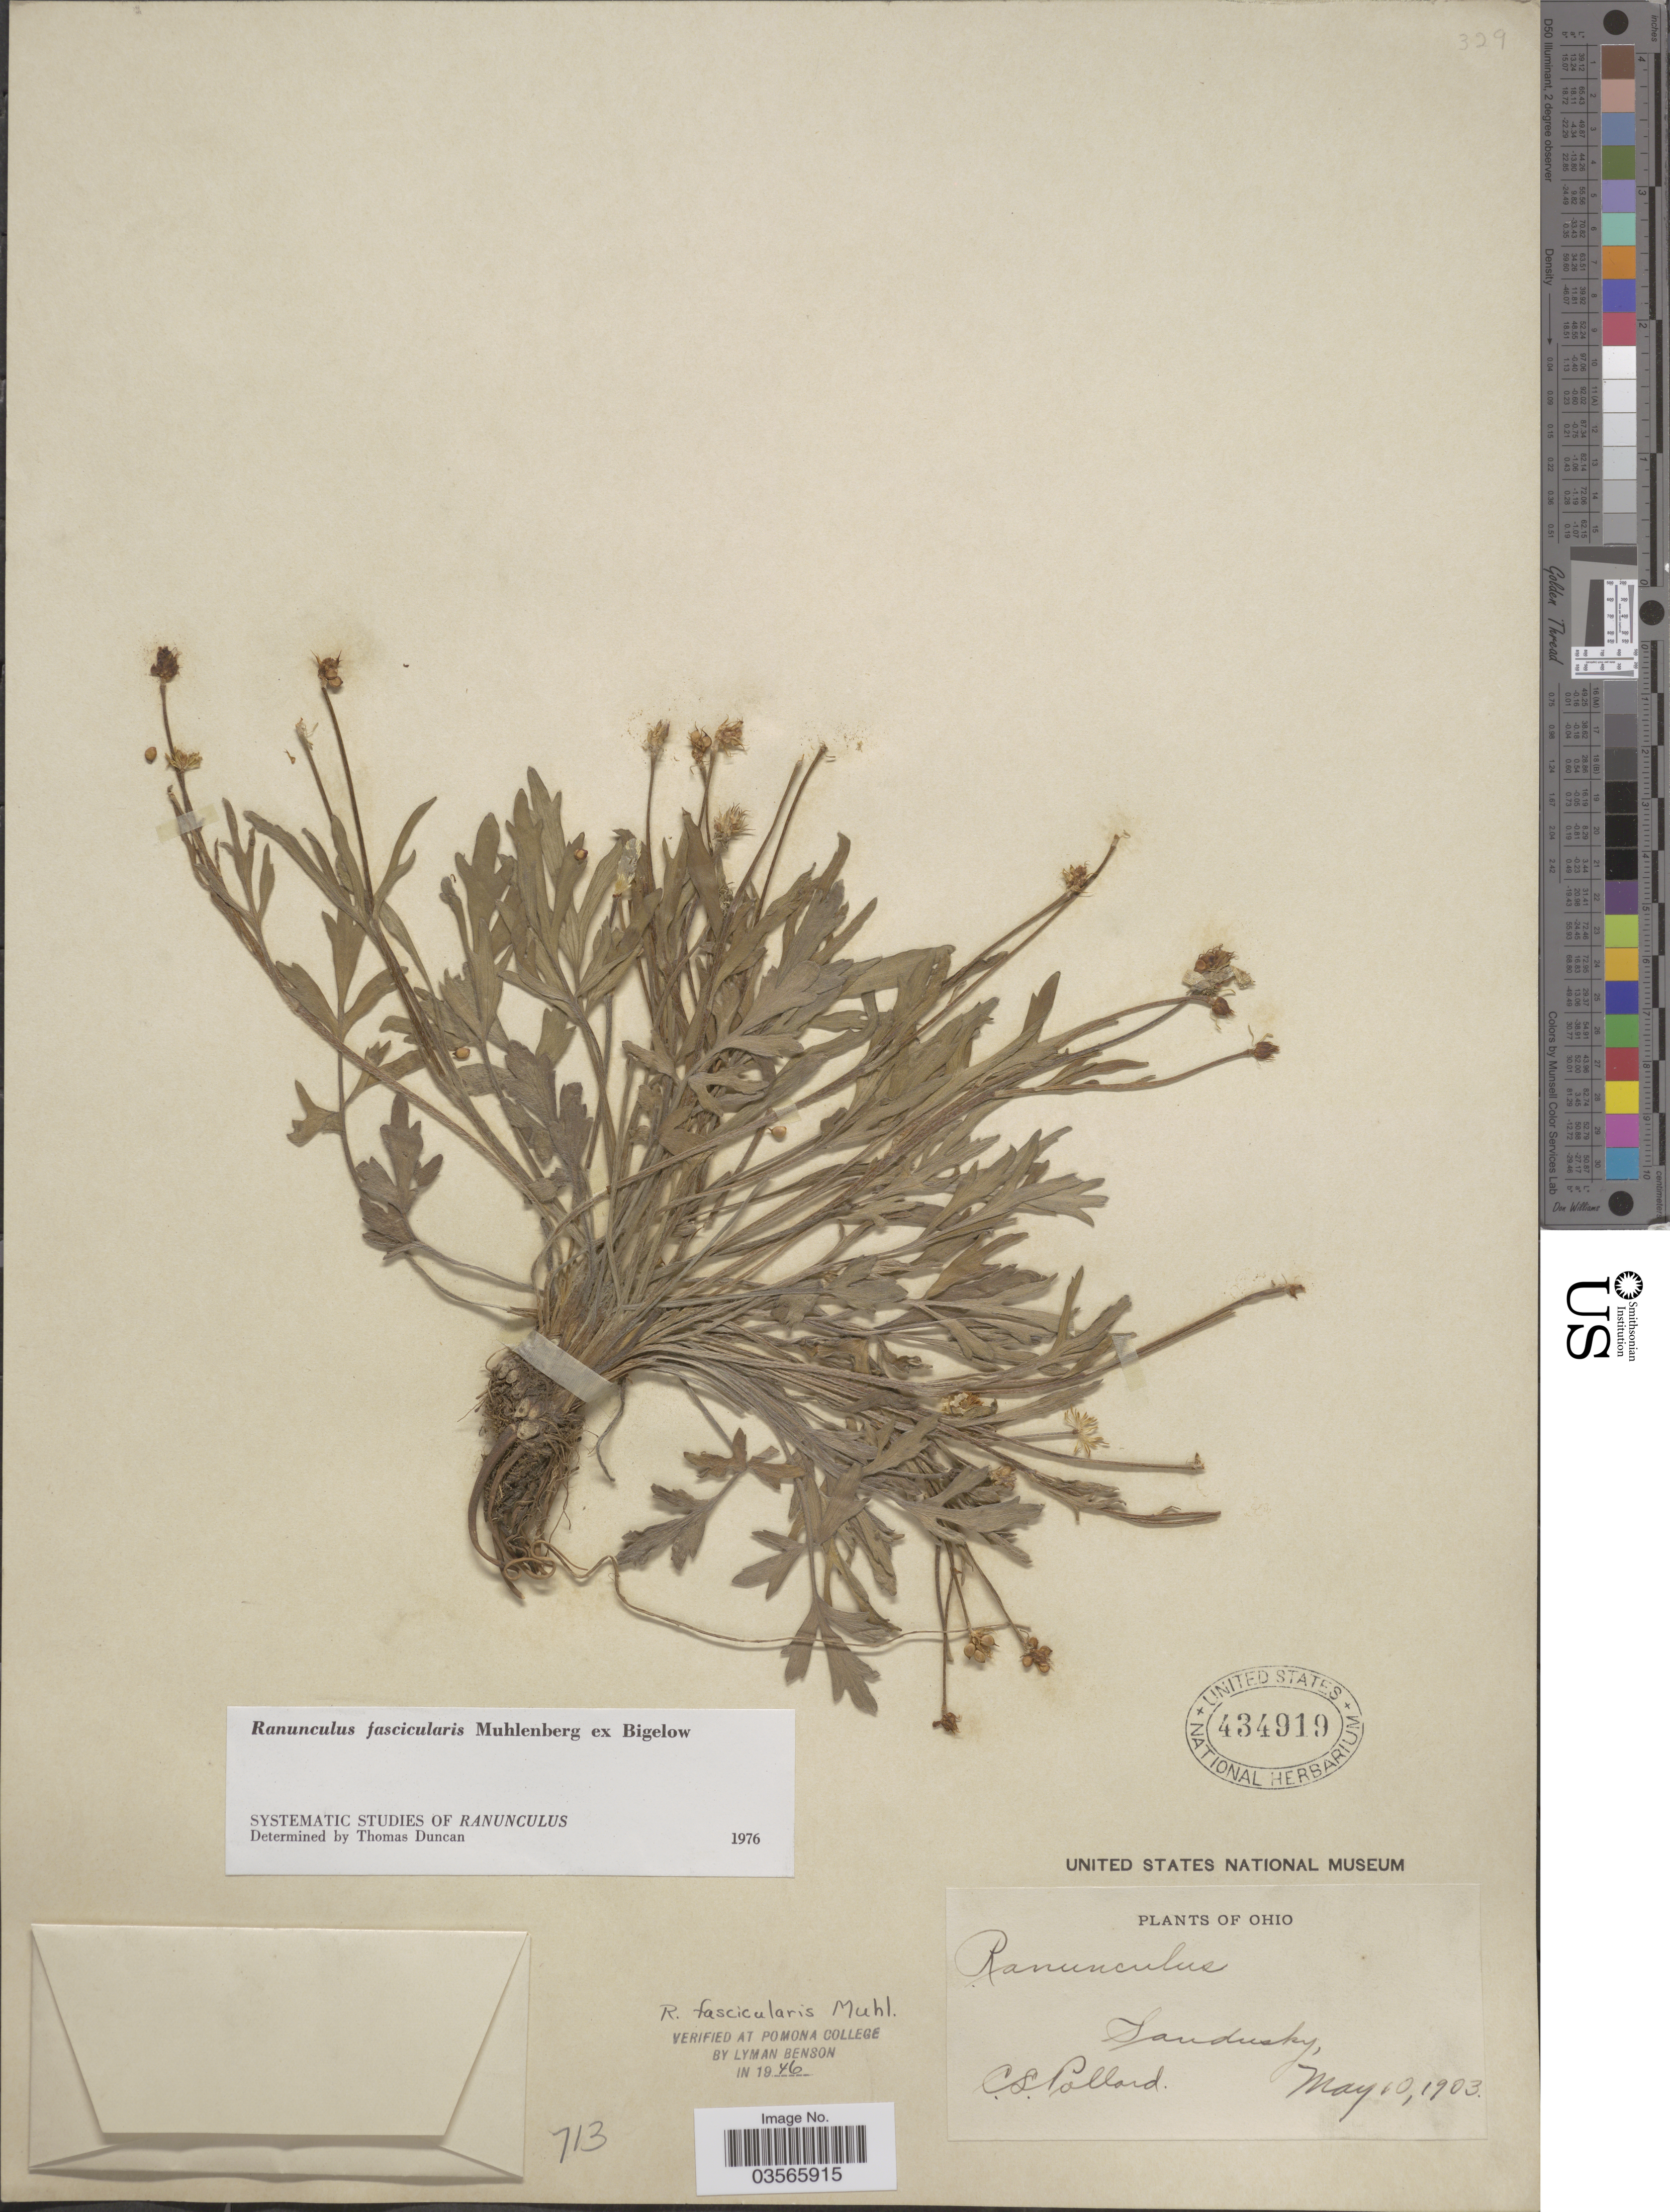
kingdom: Plantae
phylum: Tracheophyta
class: Magnoliopsida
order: Ranunculales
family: Ranunculaceae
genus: Ranunculus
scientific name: Ranunculus fascicularis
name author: Muhl. ex Bigelow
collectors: C. L. Pollard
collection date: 1903-05-10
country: United States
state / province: Ohio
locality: Sandusky.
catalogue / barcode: US 434919